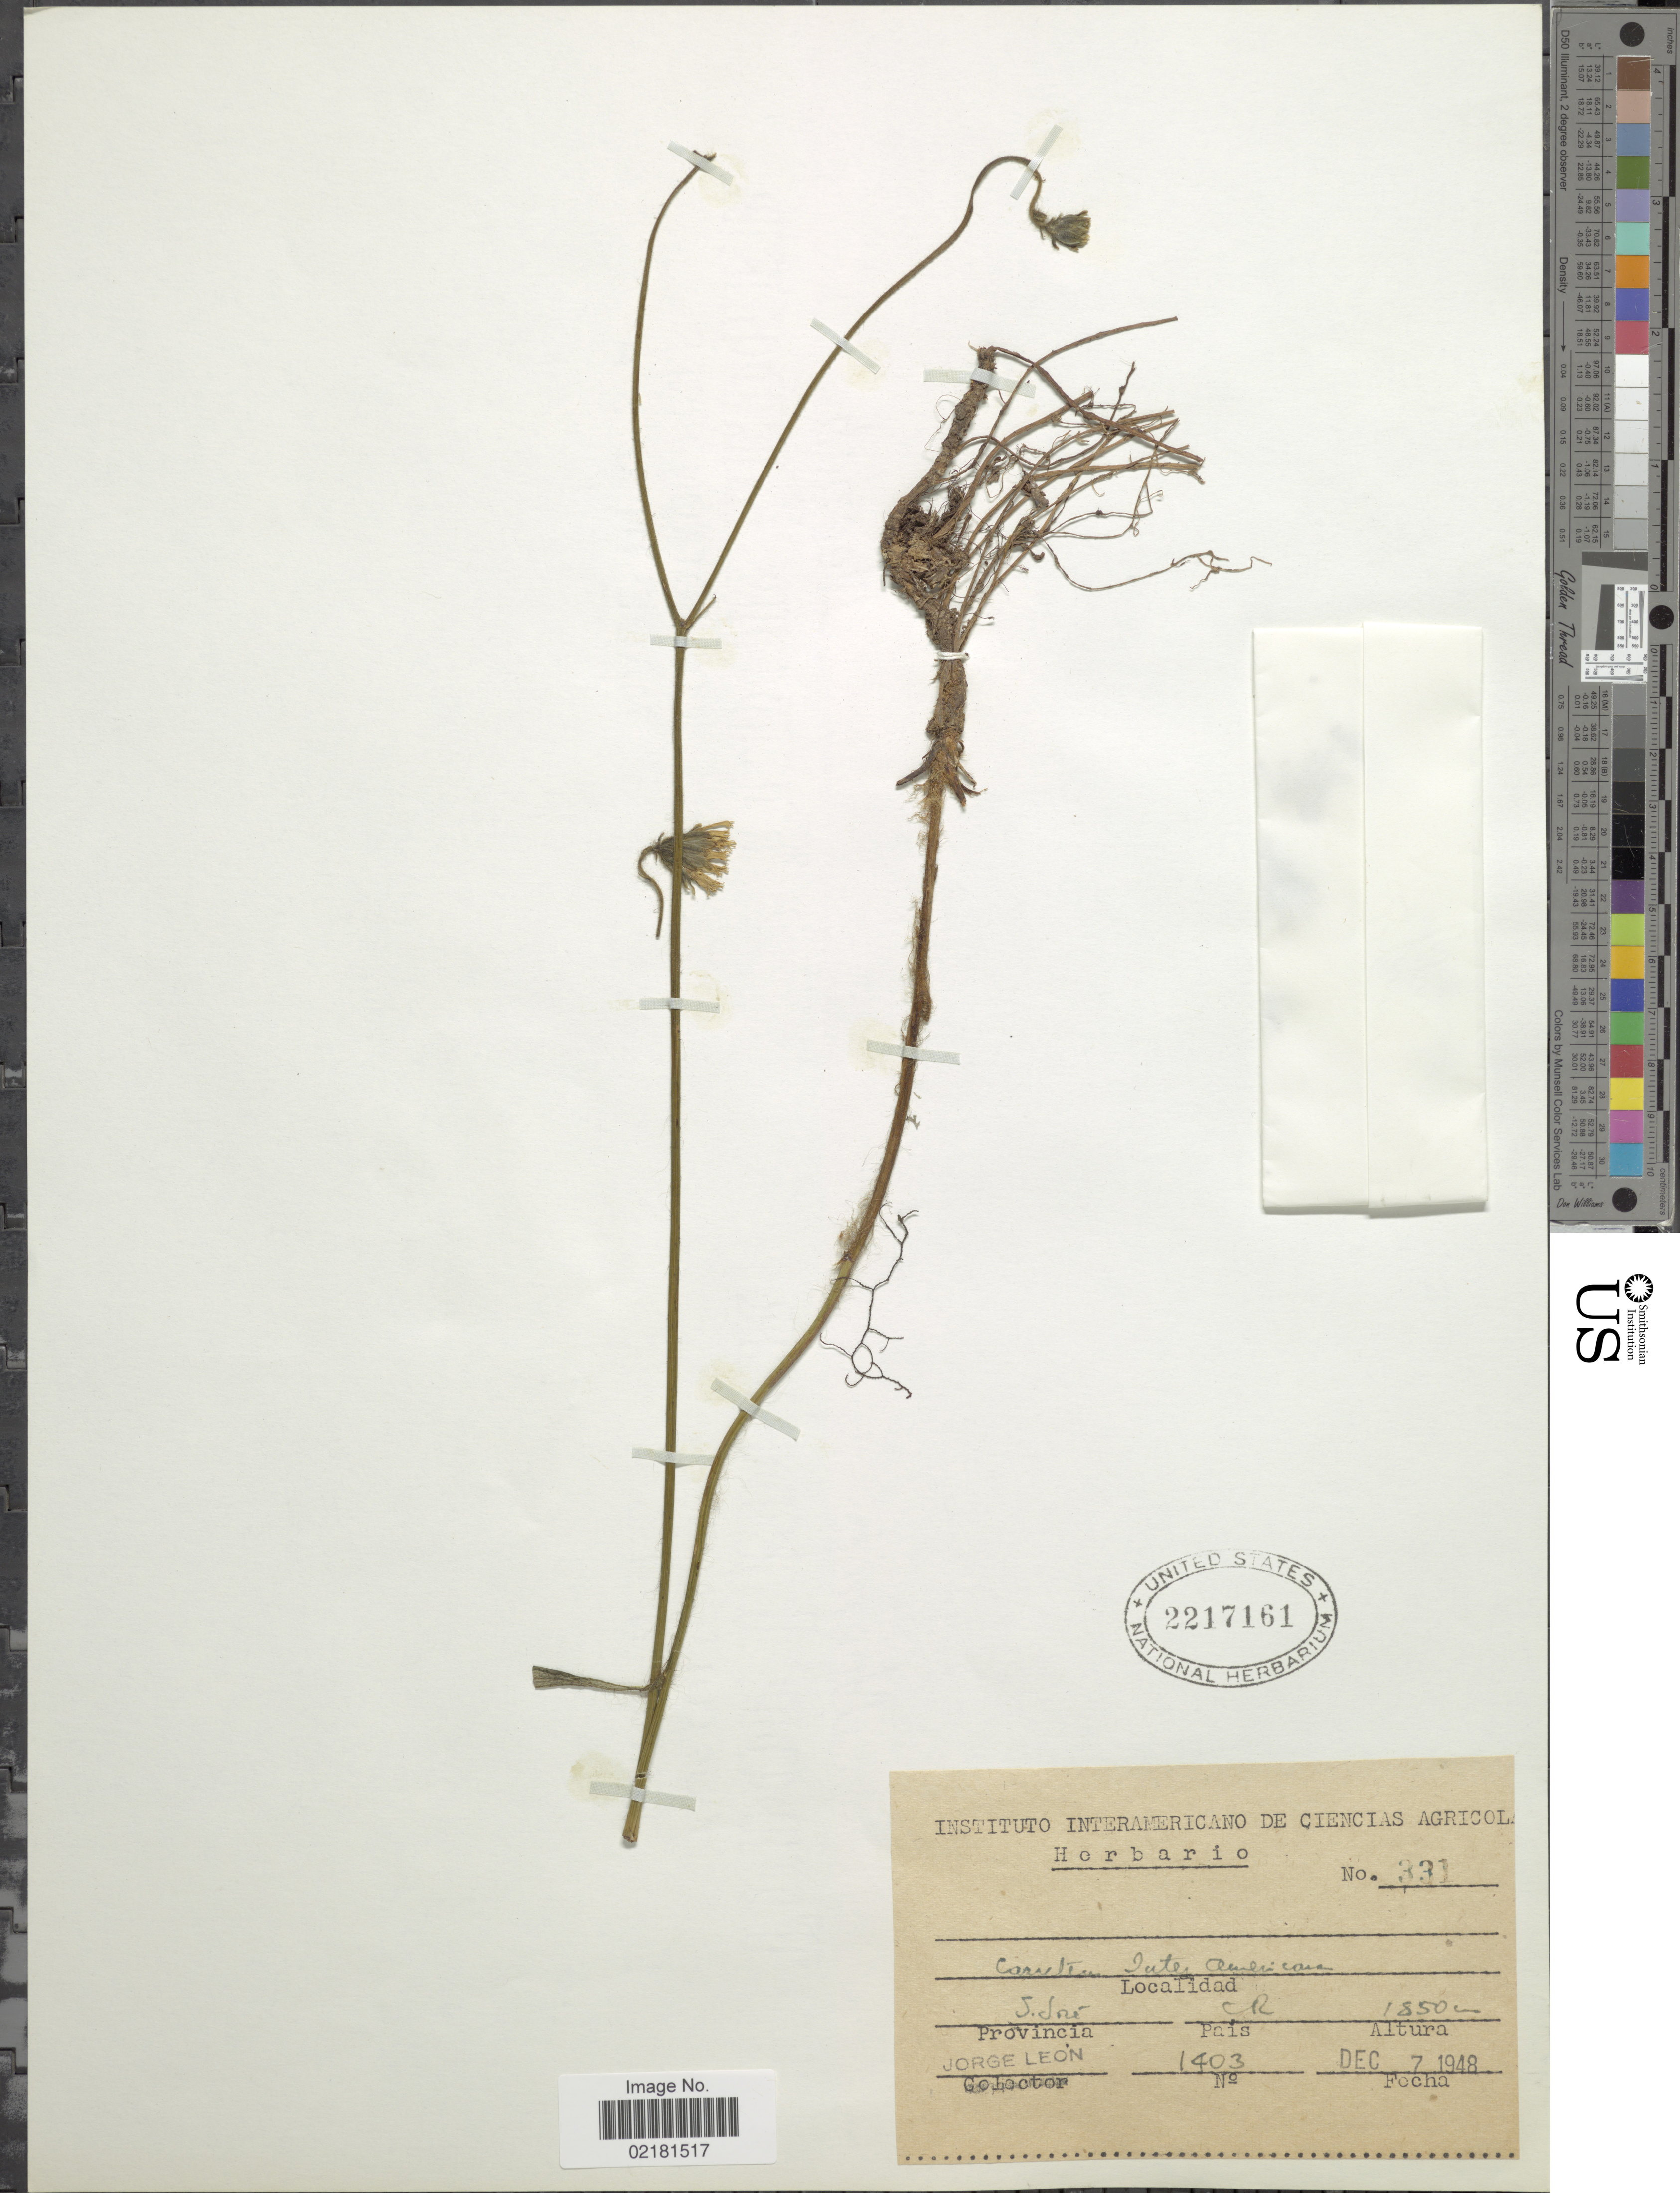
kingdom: Plantae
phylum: Tracheophyta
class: Magnoliopsida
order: Asterales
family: Asteraceae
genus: Hieracium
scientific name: Hieracium repandulare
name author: Druce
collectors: J. León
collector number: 1403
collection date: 1948-12-07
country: Costa Rica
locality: Provincia S. Jaí, CR.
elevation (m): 1850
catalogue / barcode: US 2217161